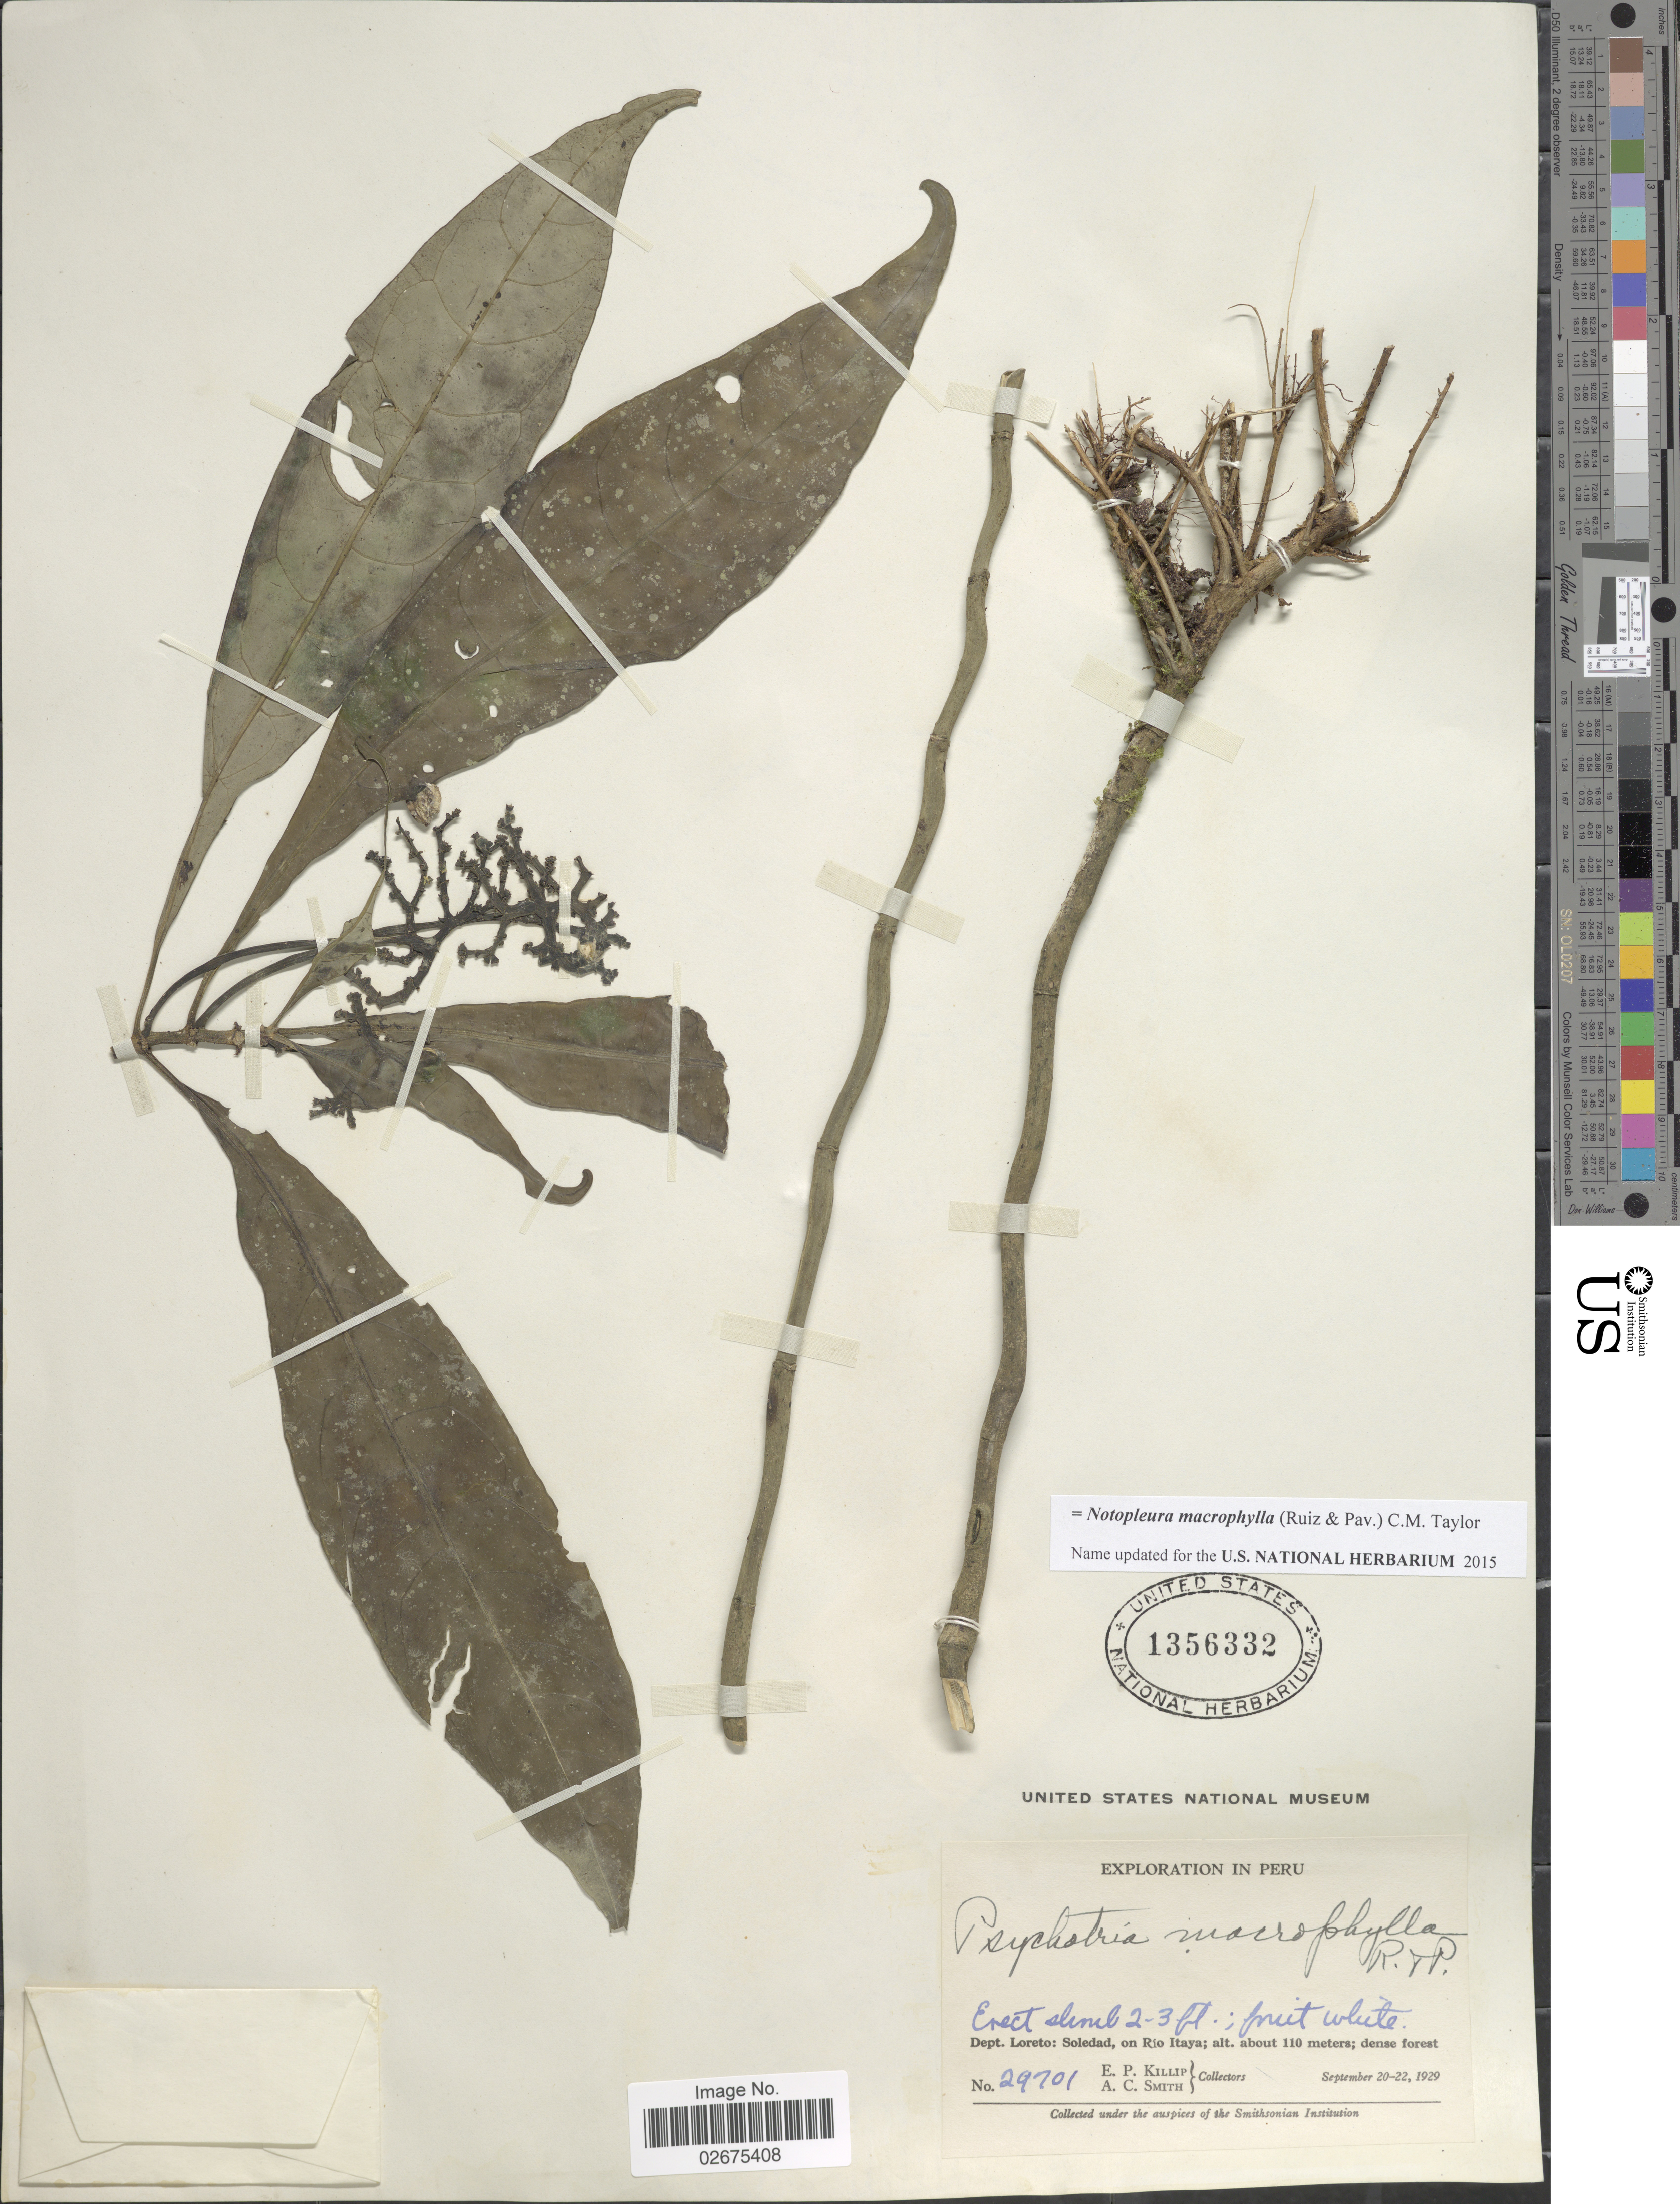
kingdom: Plantae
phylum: Tracheophyta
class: Magnoliopsida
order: Gentianales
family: Rubiaceae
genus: Notopleura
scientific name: Notopleura macrophylla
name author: (Ruiz & Pav.) C.M. Taylor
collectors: E. P. Killip & A. C. Smith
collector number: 29701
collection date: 1929-09-20/1929-09-22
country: Peru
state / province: Loreto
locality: Soledad, on Rio Itaya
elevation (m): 110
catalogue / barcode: US 1356332